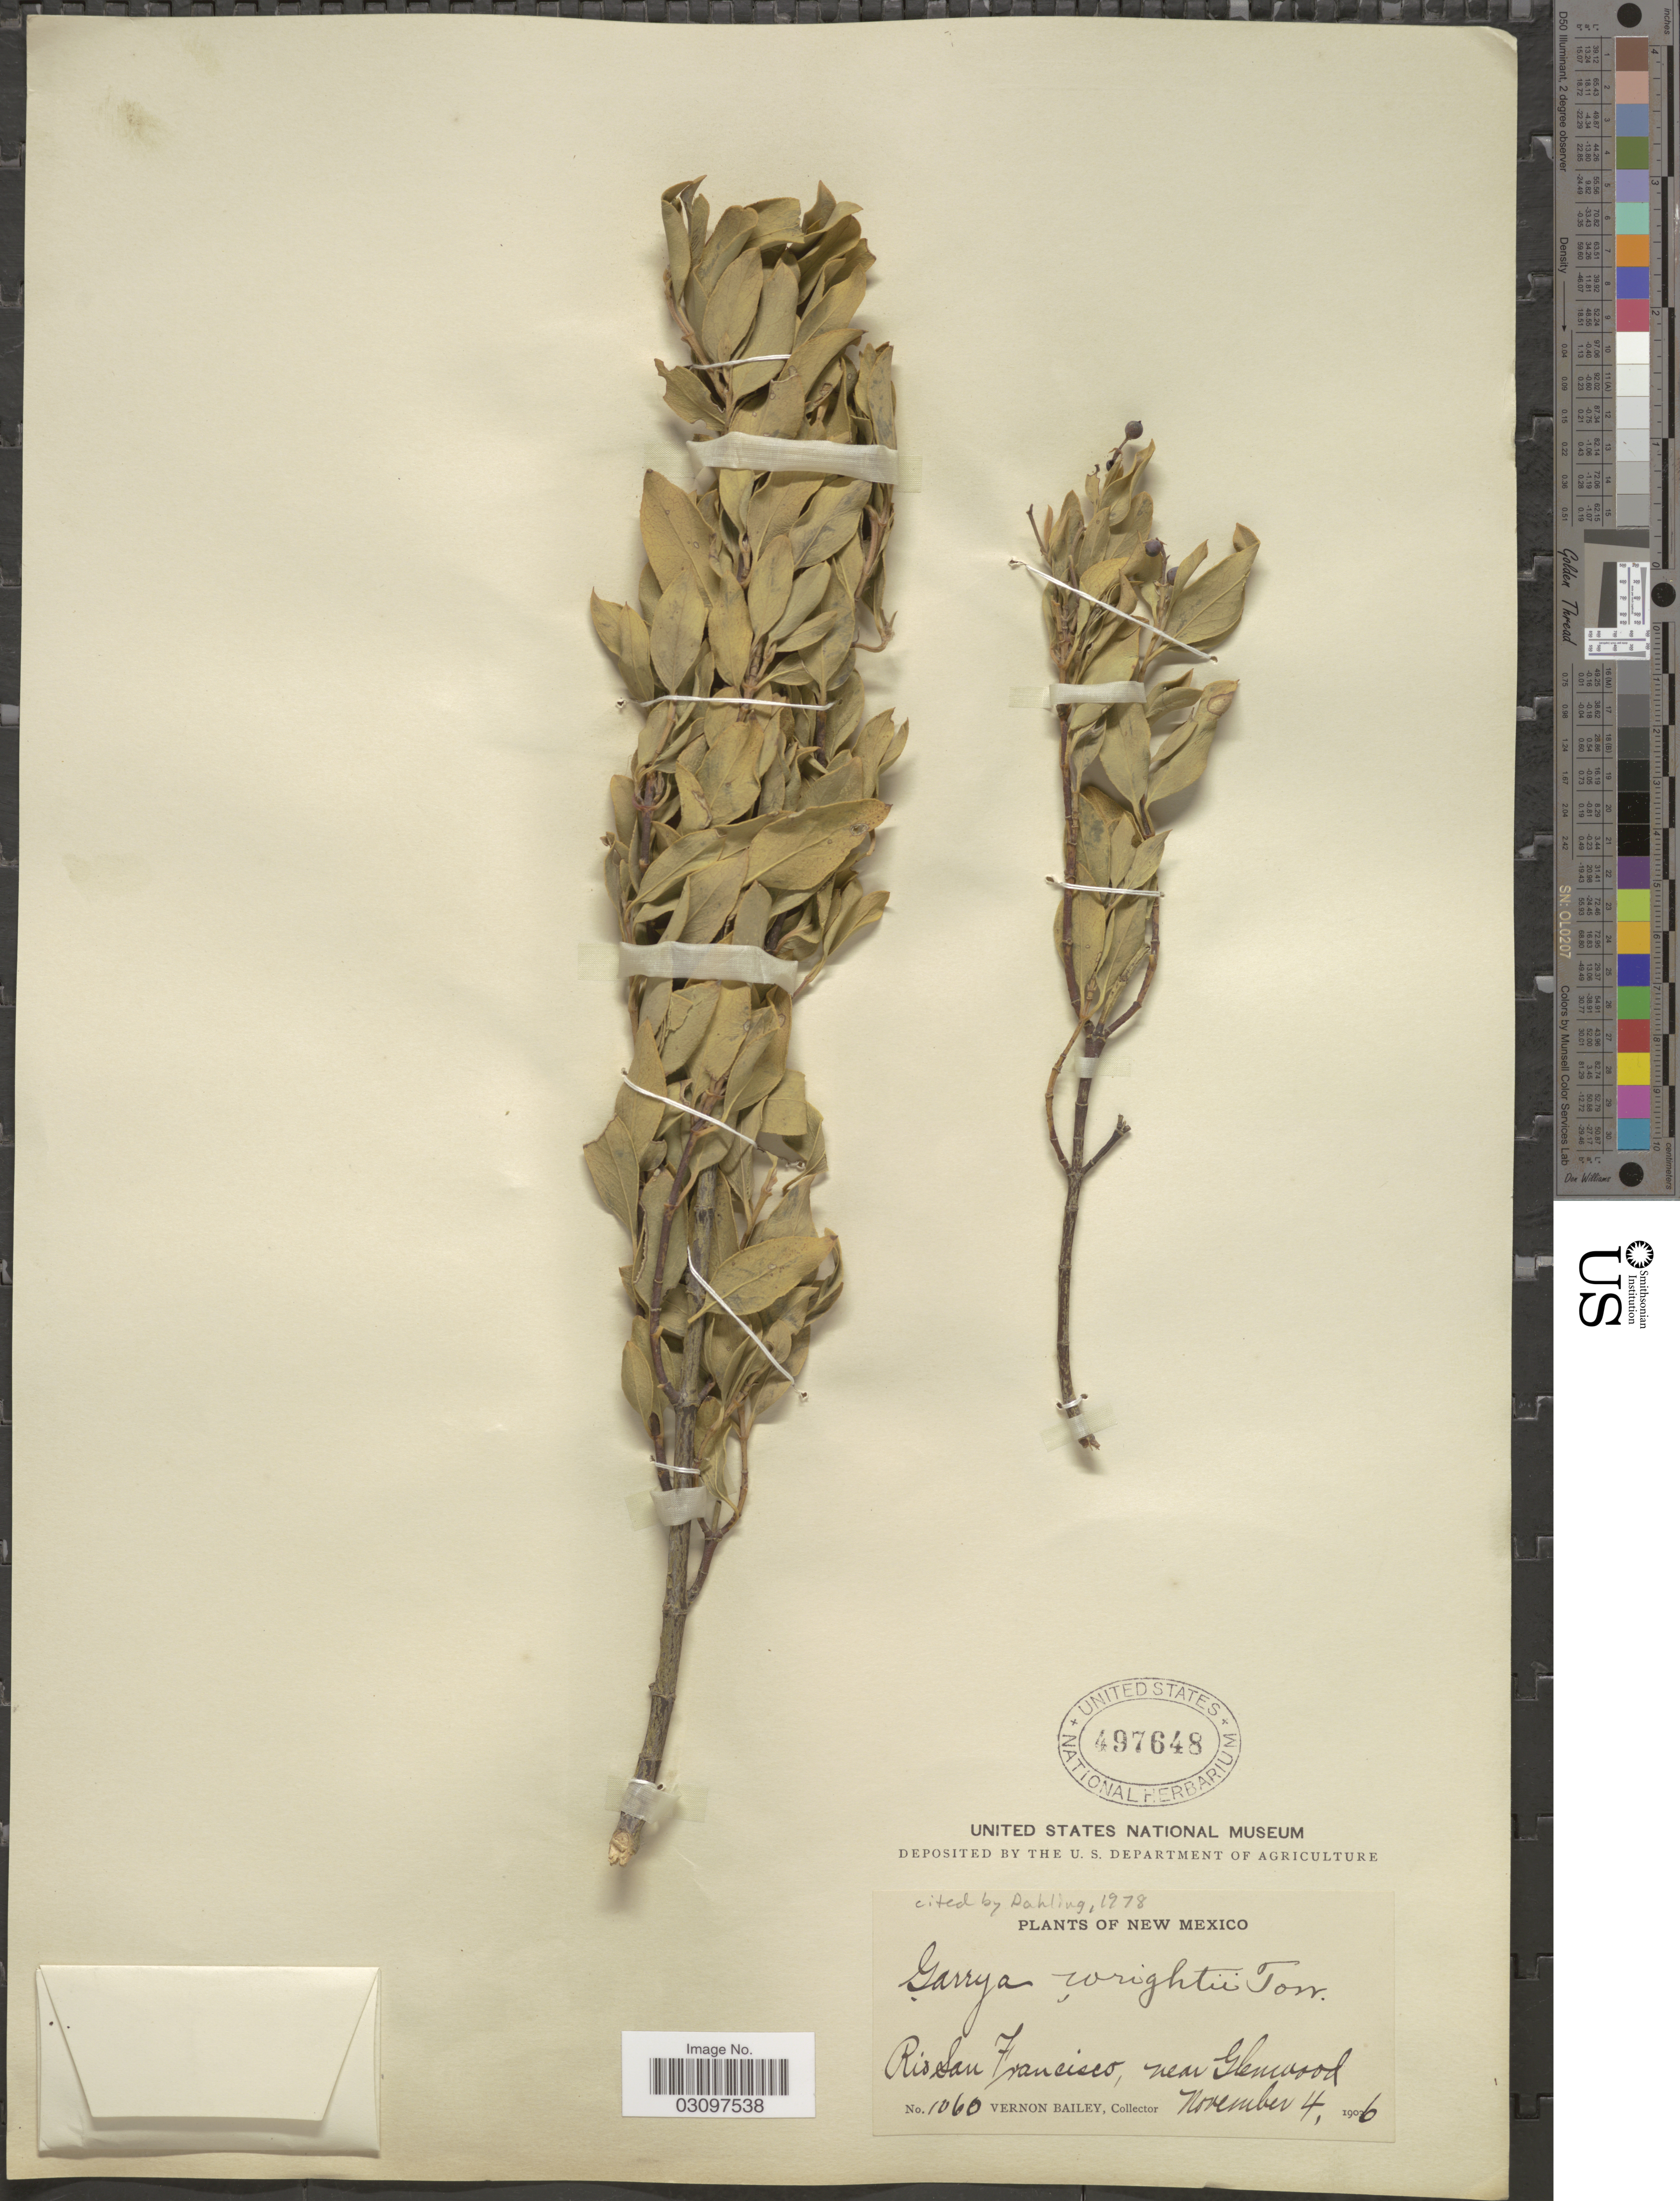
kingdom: Plantae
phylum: Tracheophyta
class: Magnoliopsida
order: Garryales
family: Garryaceae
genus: Garrya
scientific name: Garrya wrightii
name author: Torr.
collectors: V. O. Bailey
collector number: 1060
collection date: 1906-11-04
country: United States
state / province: New Mexico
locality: Rio San Francsico, near Glenwood.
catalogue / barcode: US 497648